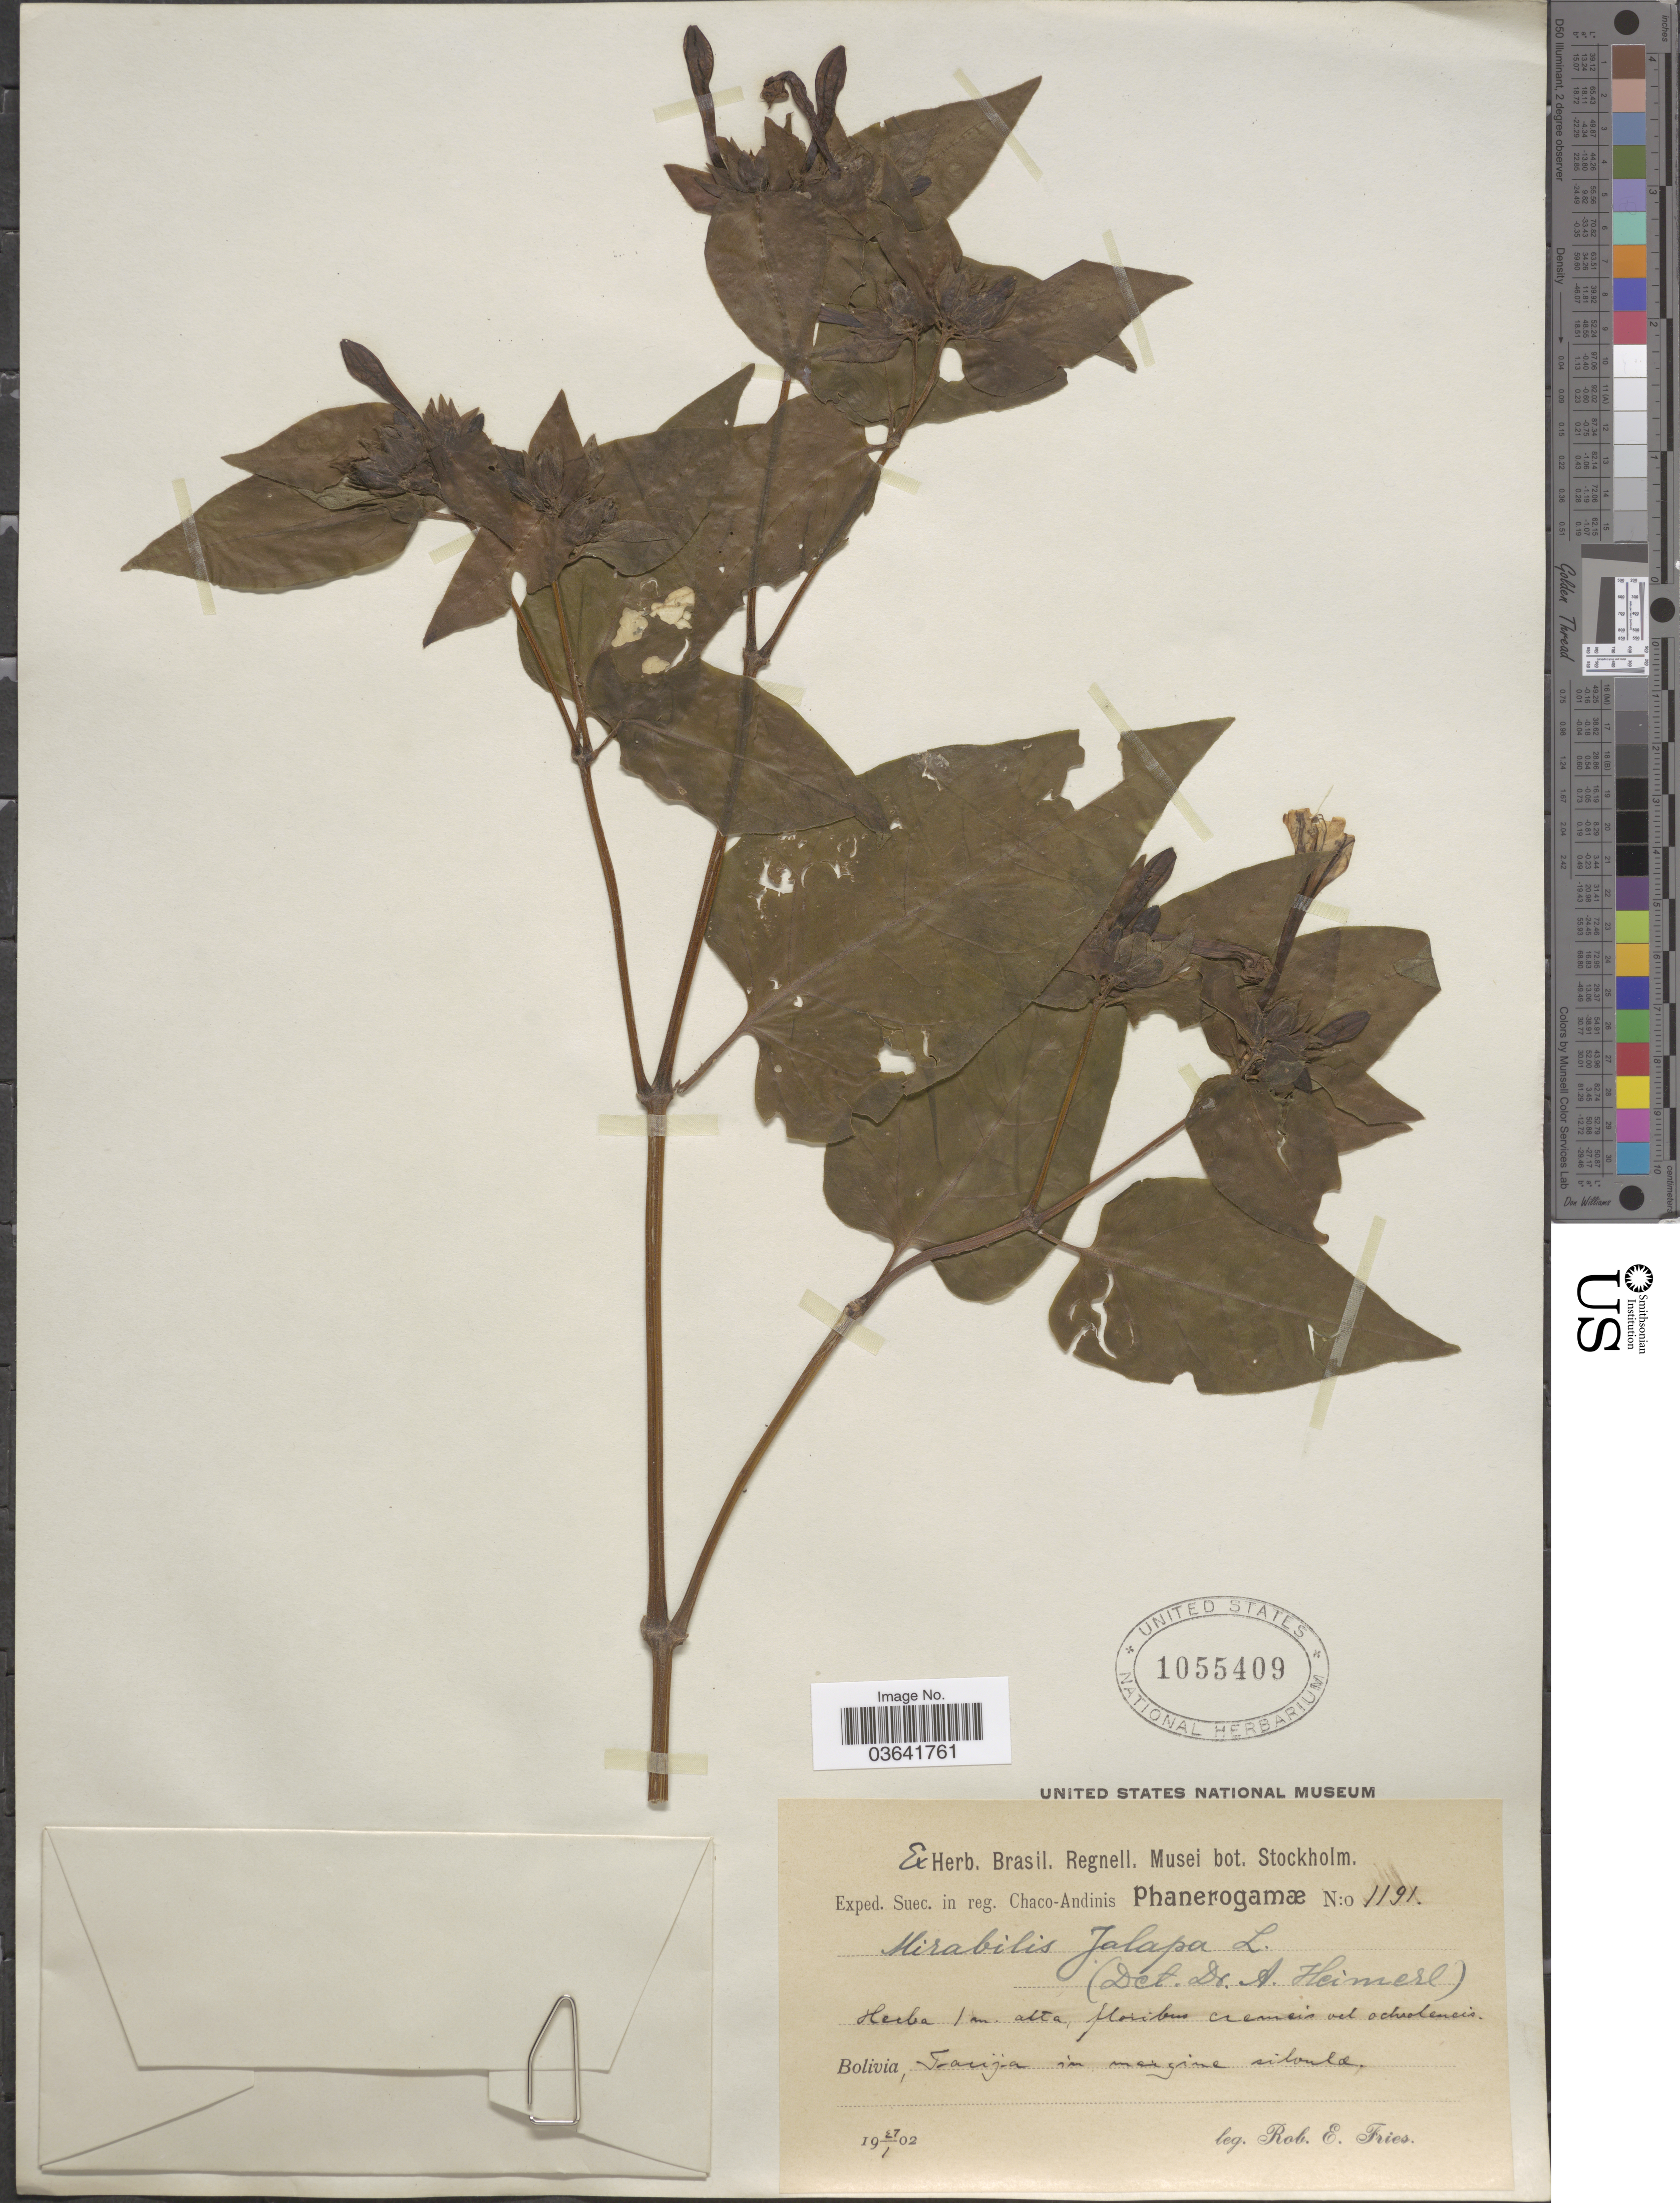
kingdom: Plantae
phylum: Tracheophyta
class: Magnoliopsida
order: Caryophyllales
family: Nyctaginaceae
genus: Mirabilis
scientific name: Mirabilis jalapa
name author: L.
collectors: R. E. Fries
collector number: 1191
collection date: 1902-01-27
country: Bolivia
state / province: Tarija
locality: Tarija In margine silanlae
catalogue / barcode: US 1055409